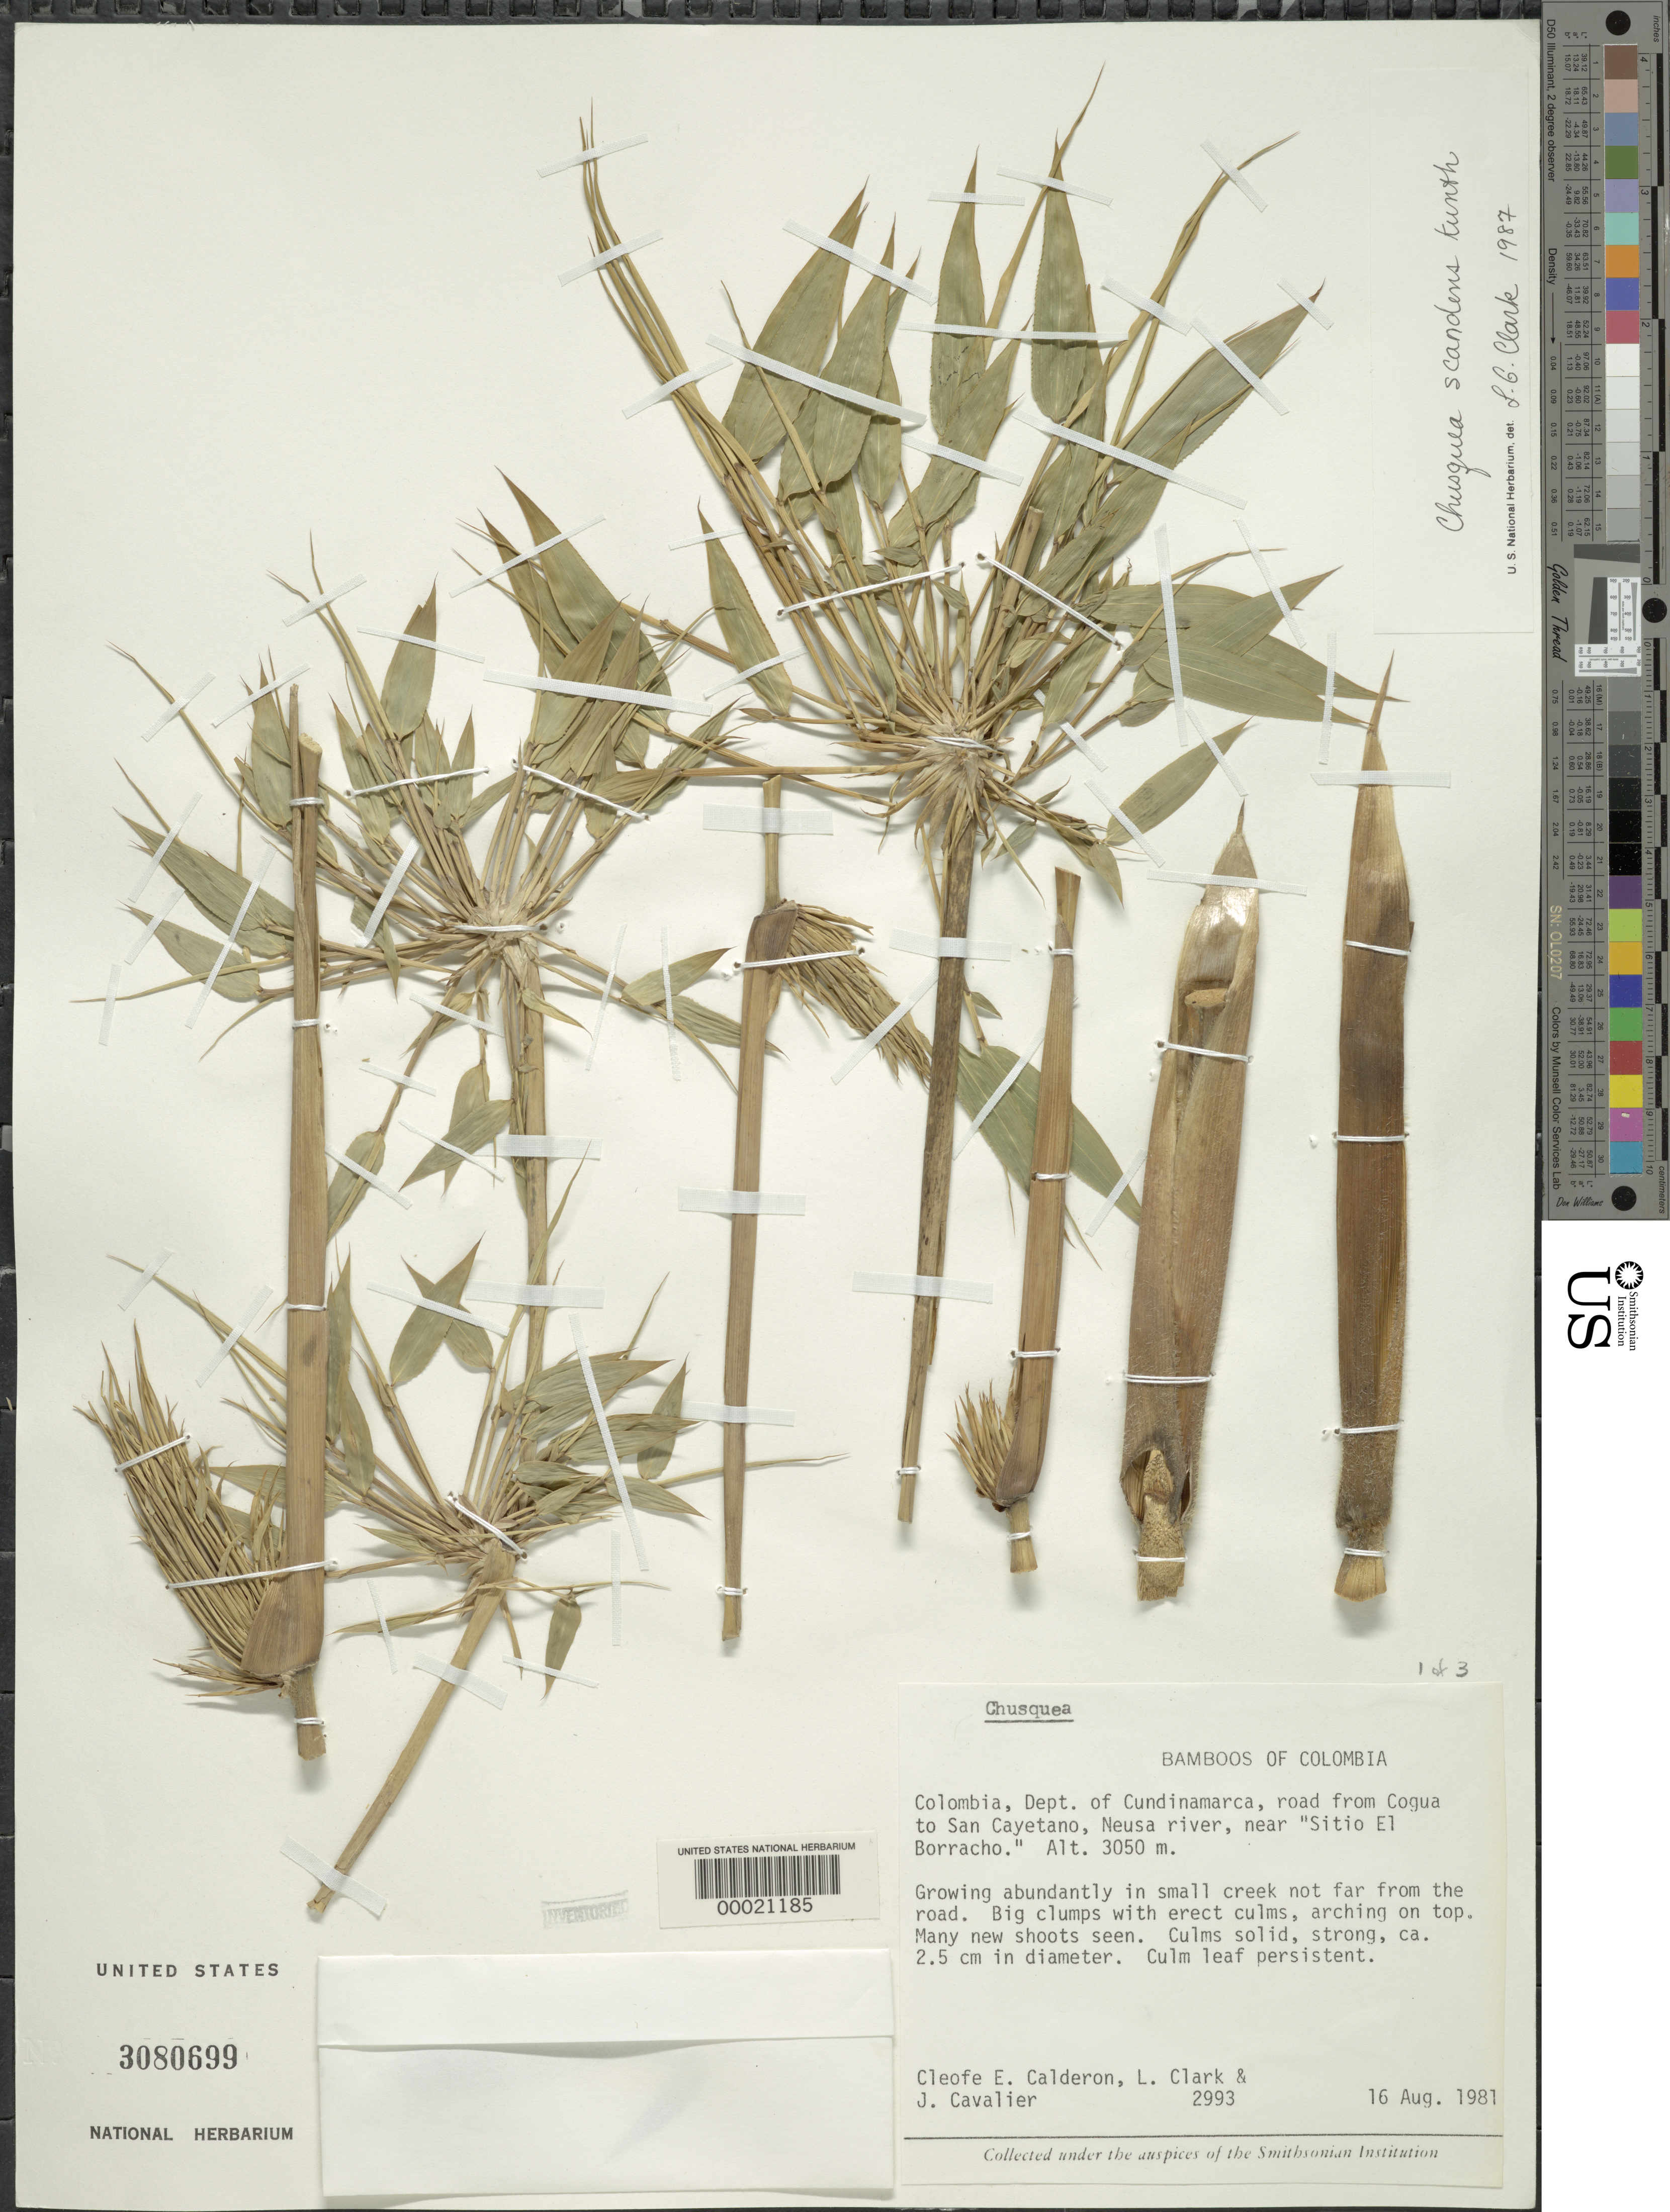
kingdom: Plantae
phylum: Tracheophyta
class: Liliopsida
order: Poales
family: Poaceae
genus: Chusquea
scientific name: Chusquea scandens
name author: Kunth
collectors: C. E. Calderón, L. G. Clark & J. Cavalier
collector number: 2993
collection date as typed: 16 Aug 1981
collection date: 1981-08-16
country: Colombia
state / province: Cundinamarca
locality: Cogua-San Cayetanao Road, Neusa River, "Sitio el Borracho"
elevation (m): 3050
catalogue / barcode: US 3080699